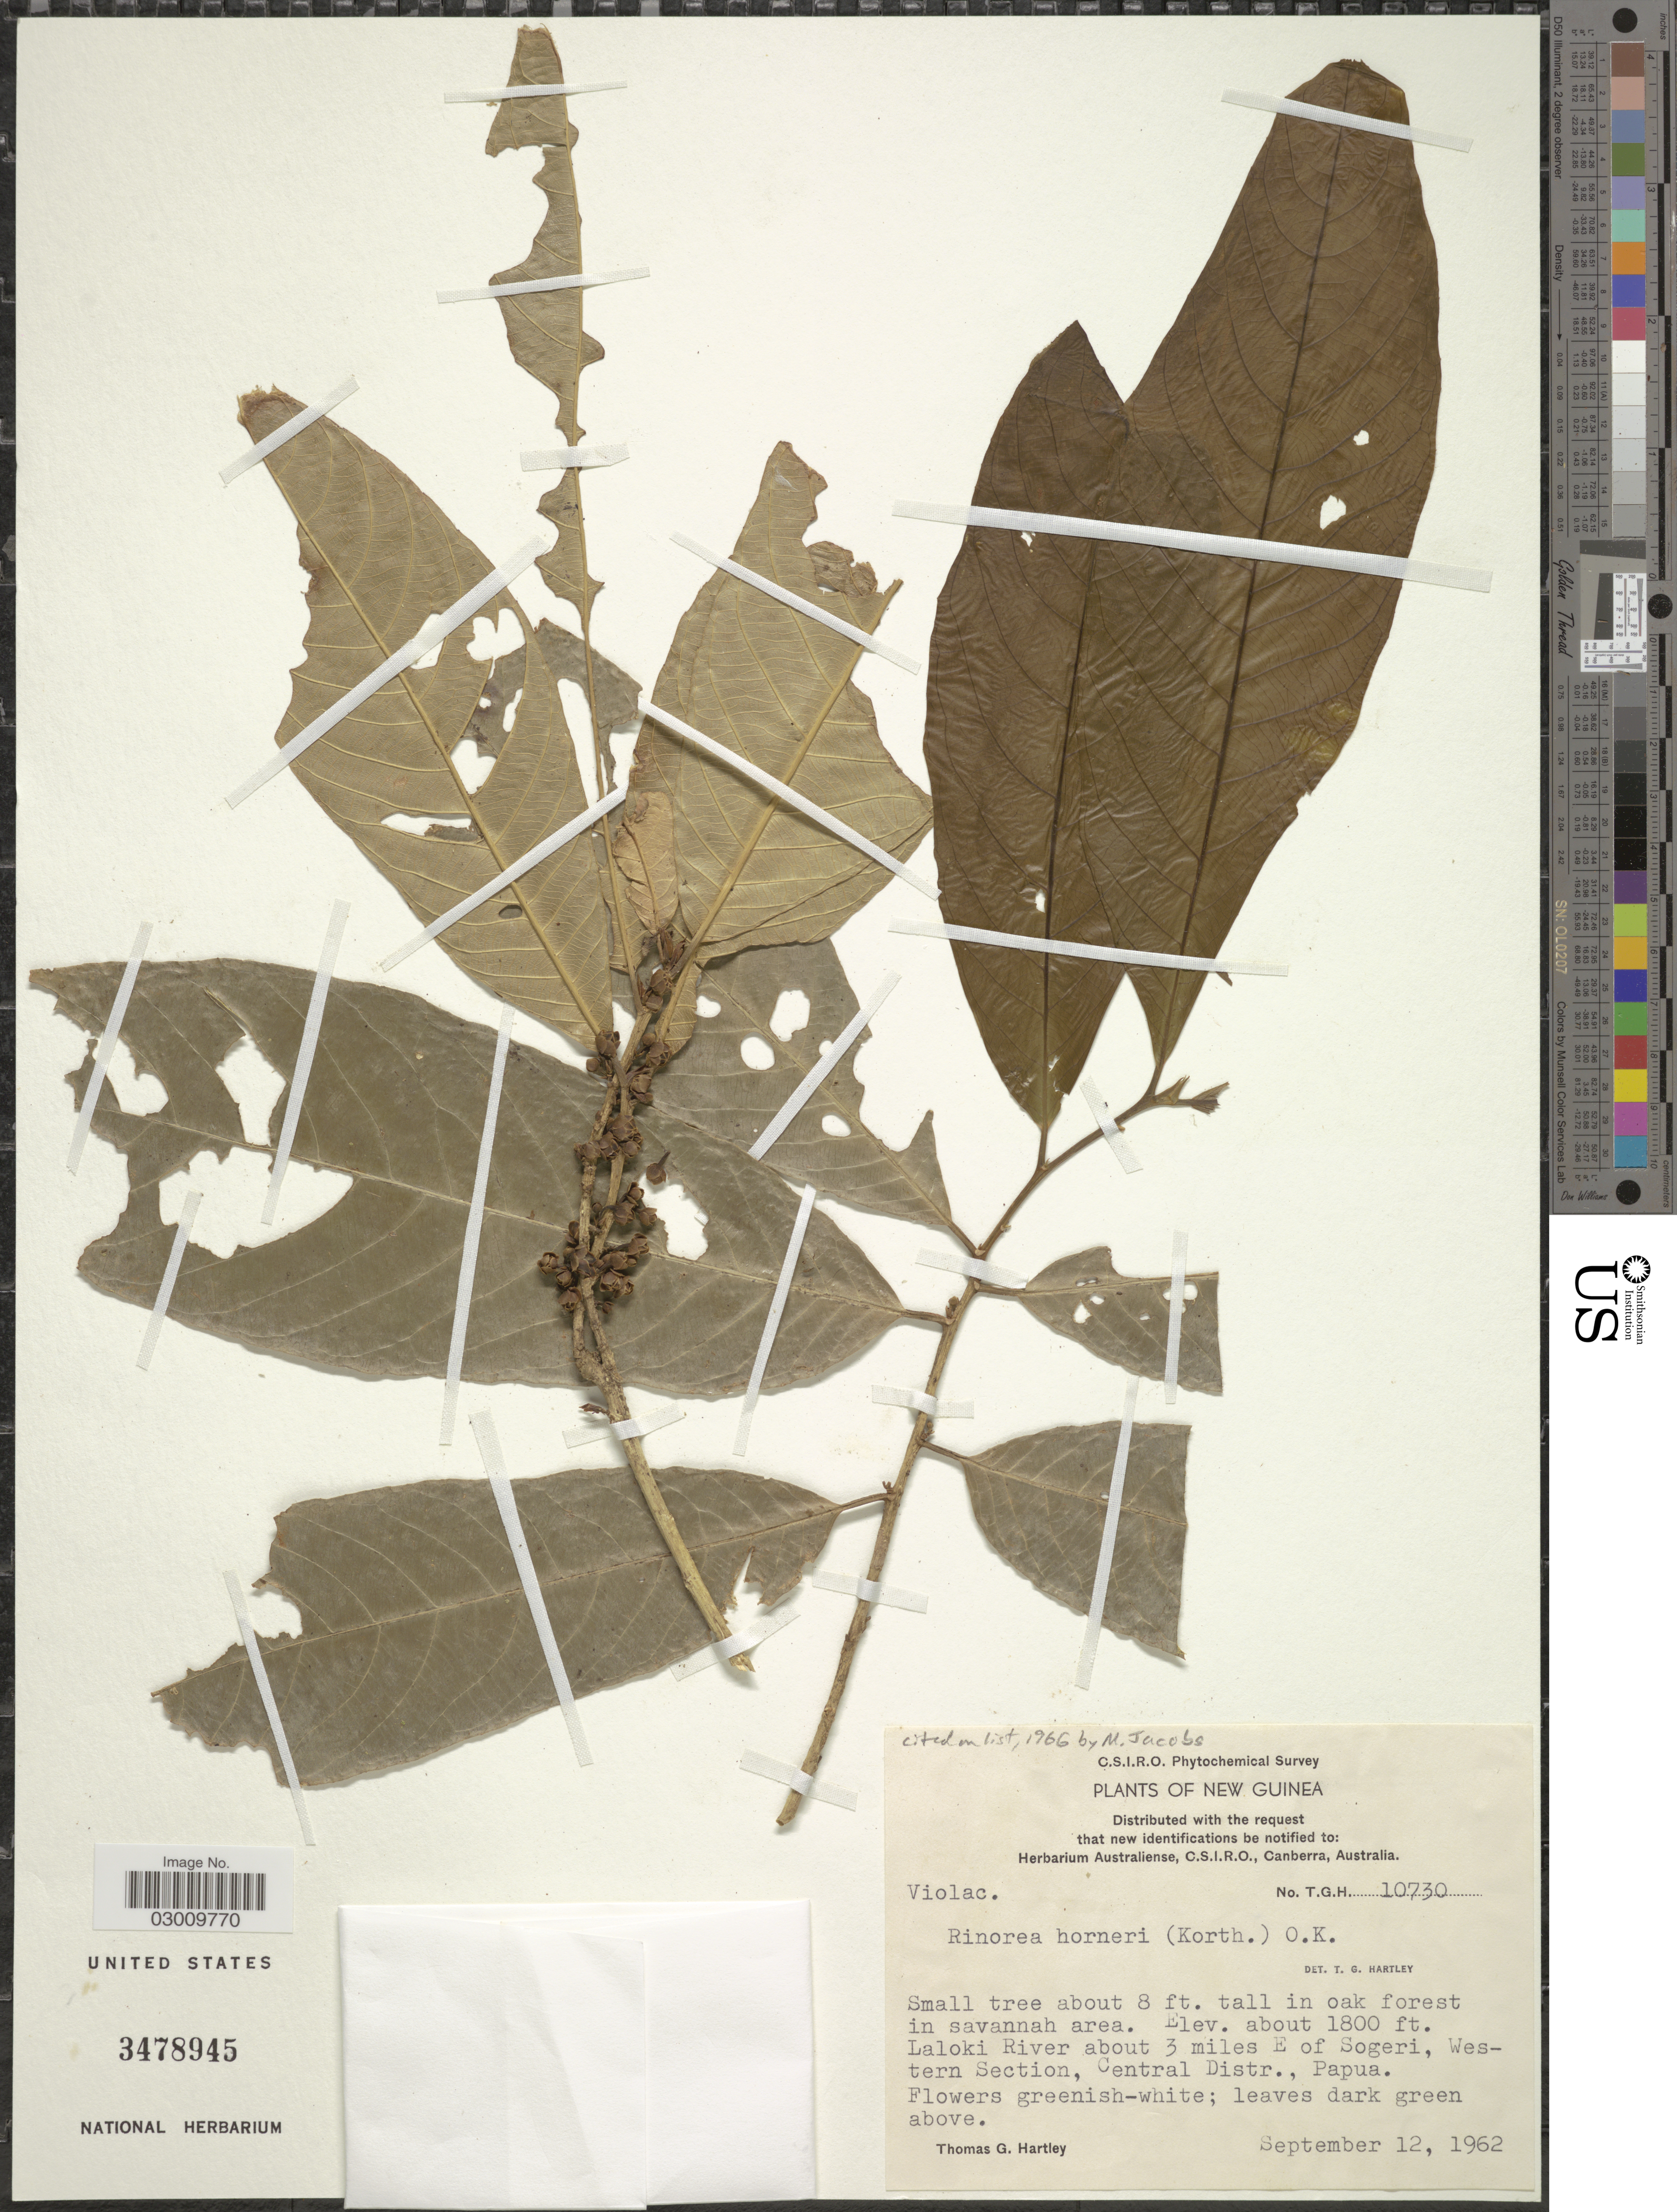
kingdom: Plantae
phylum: Tracheophyta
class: Magnoliopsida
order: Malpighiales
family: Violaceae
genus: Rinorea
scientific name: Rinorea horneri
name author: (Korth.) Kuntze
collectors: T. G. Hartley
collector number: TGH10730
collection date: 1962-09-12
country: Papua New Guinea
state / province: Central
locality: New Guinea. Laloki River about 3 miles E of Sogeri, Western Section, Central Distr.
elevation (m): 549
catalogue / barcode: US 3478945